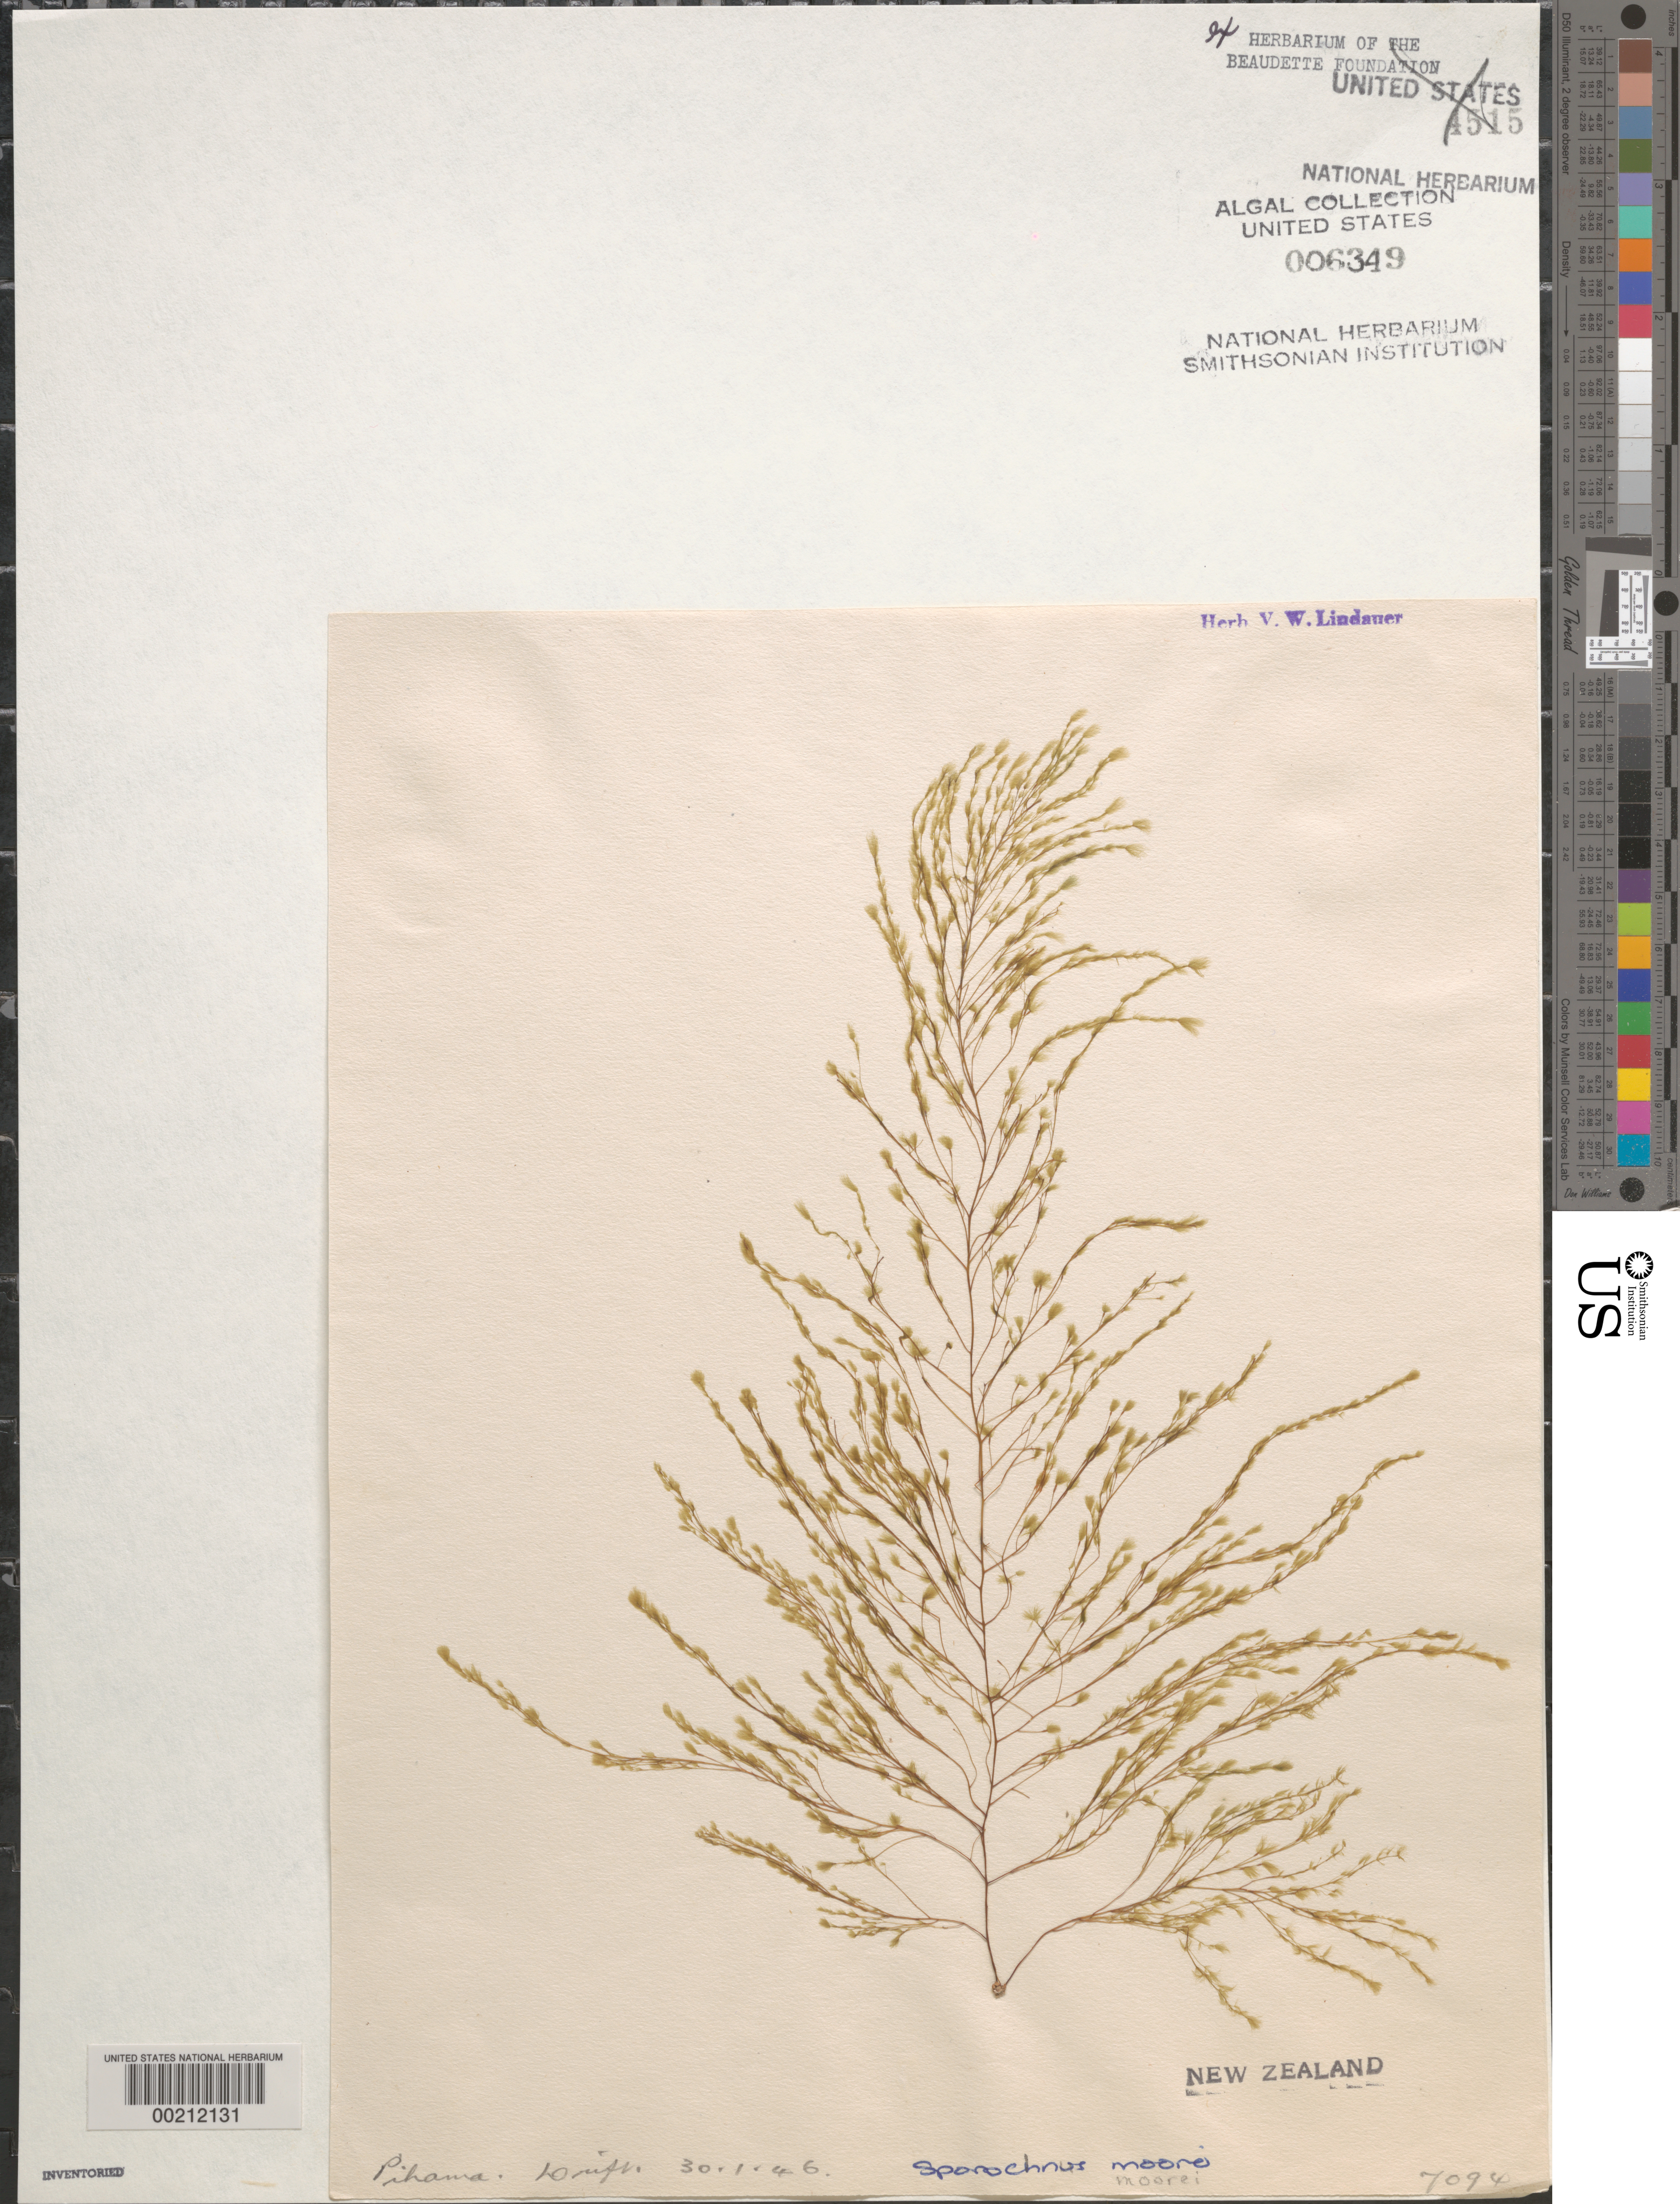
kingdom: Chromista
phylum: Ochrophyta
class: Phaeophyceae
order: Sporochnales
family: Sporochnaceae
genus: Sporochnus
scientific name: Sporochnus moorei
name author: Harv.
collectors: V. Lindauer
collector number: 7094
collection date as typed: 30 Jan 1946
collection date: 1946-01-30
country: New Zealand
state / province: Taranaki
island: North Island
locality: Pihama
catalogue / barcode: US 6349